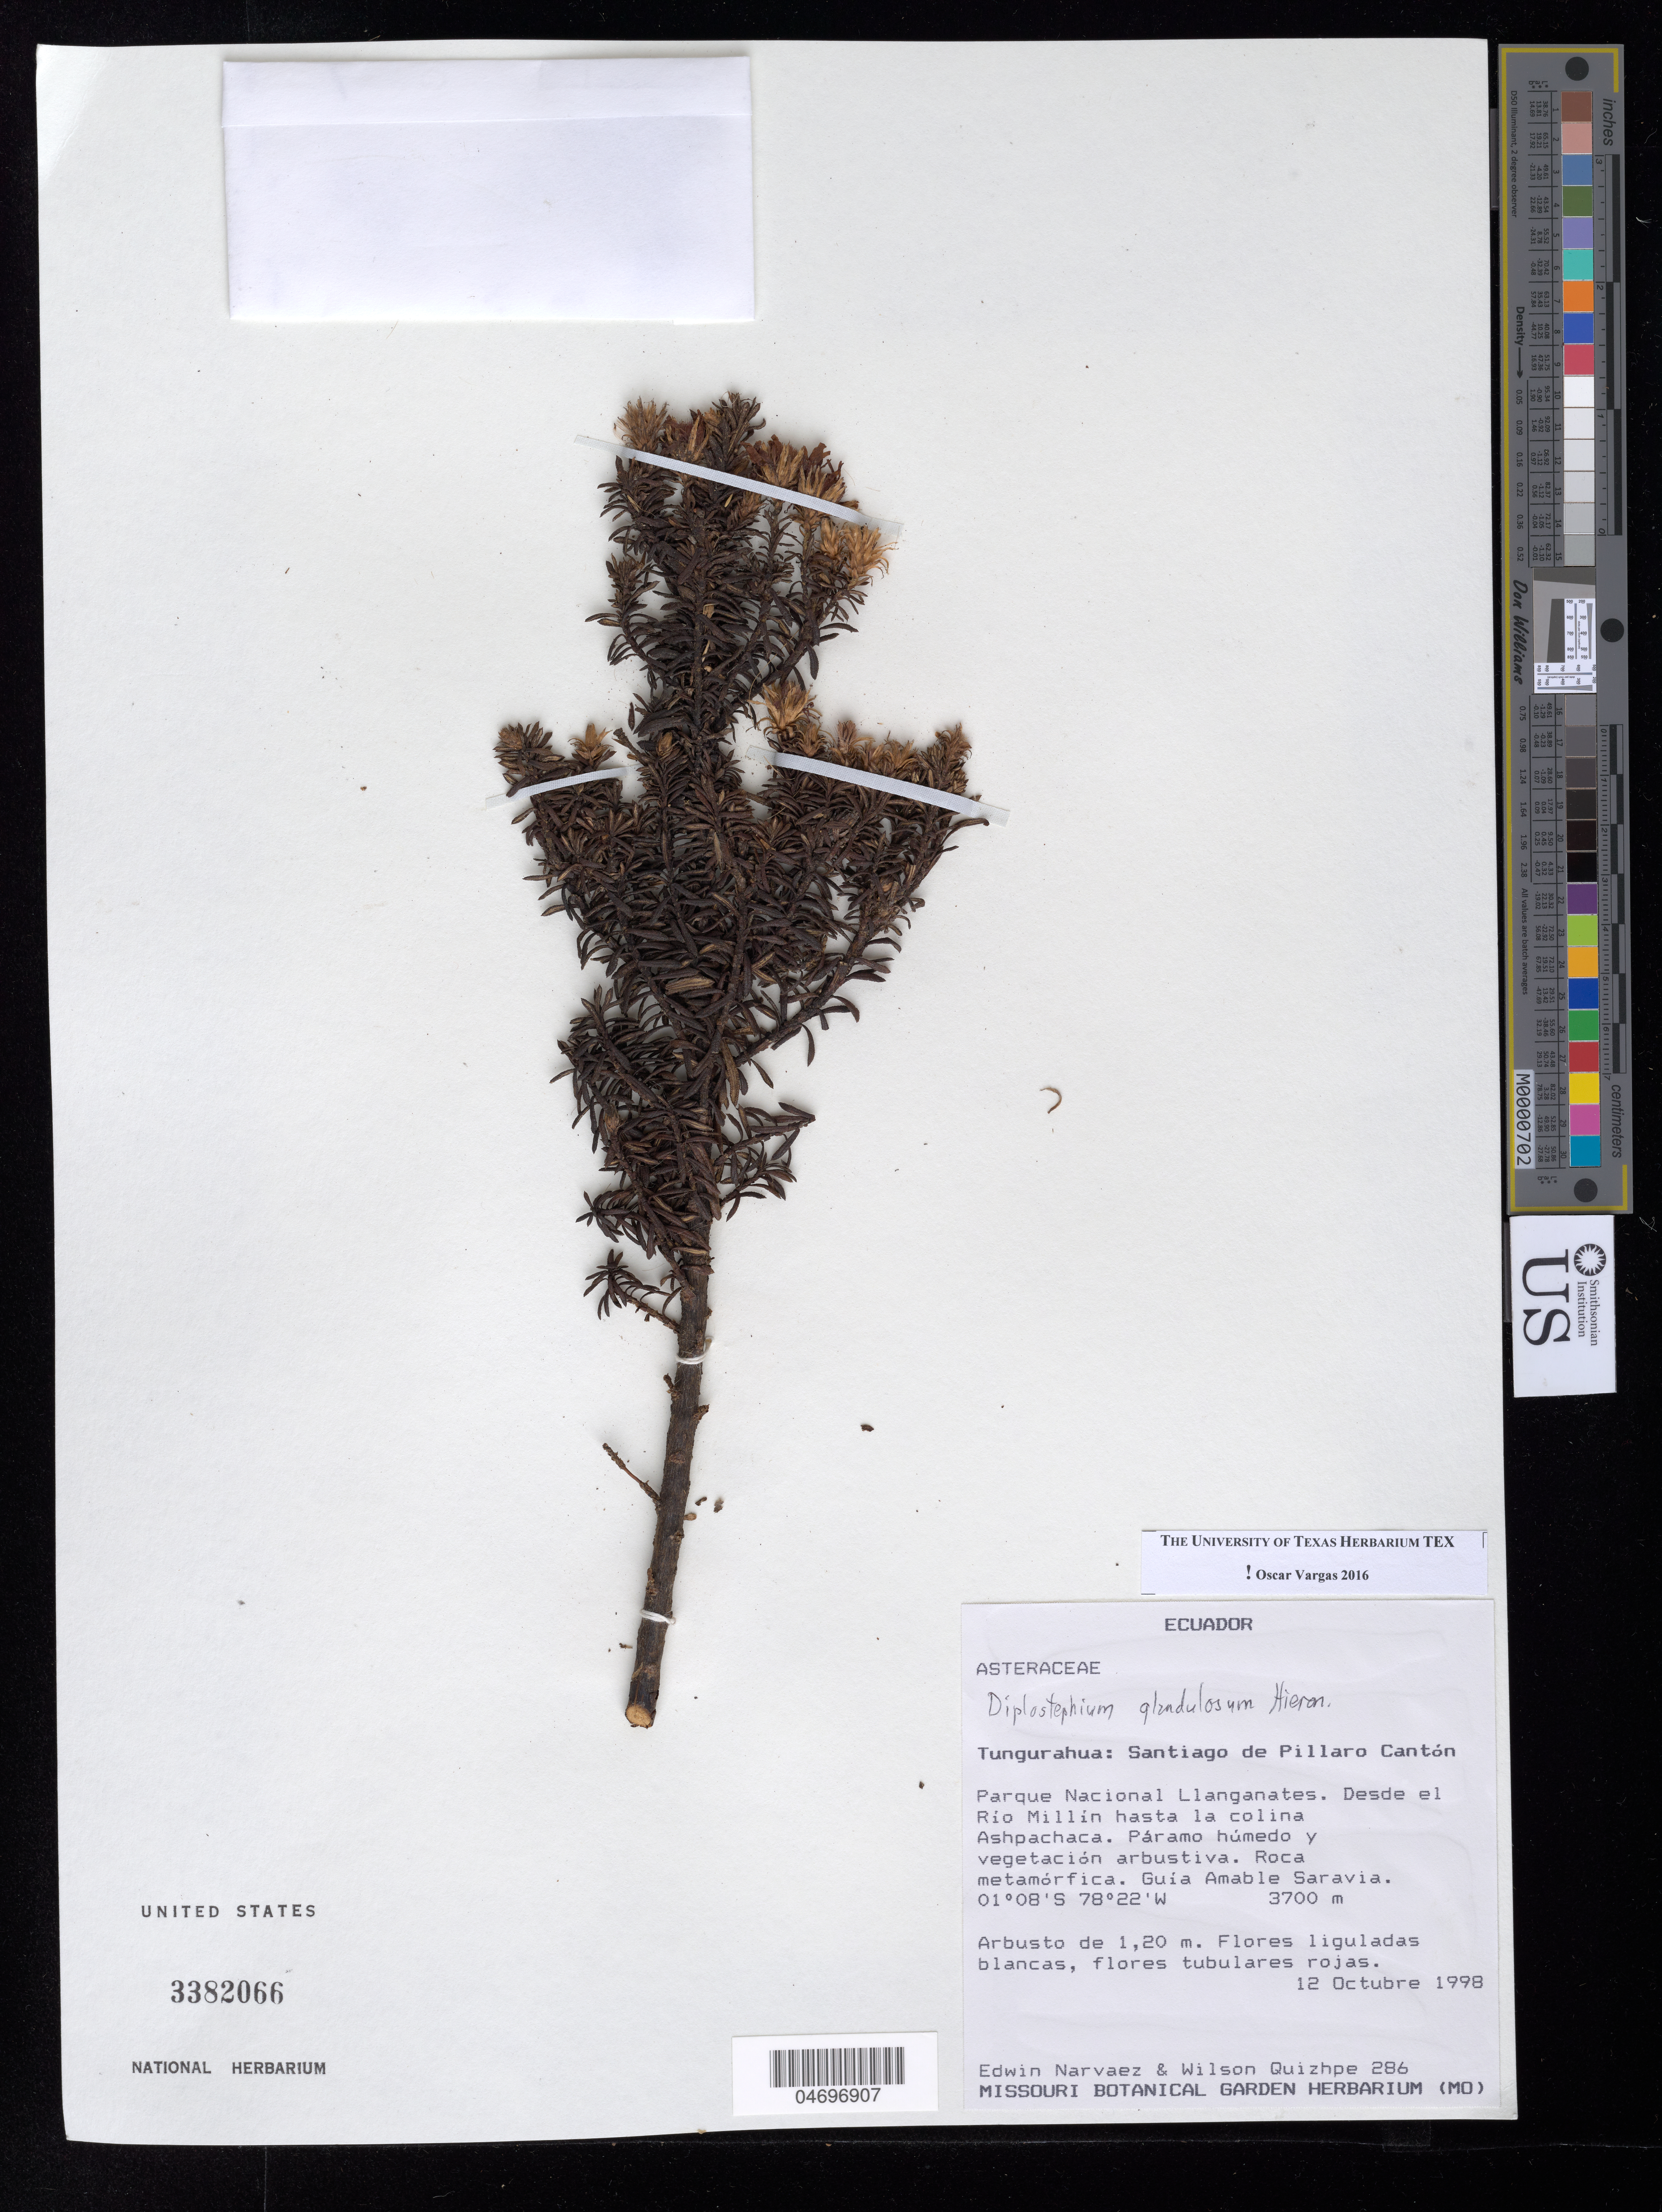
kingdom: Plantae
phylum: Tracheophyta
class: Magnoliopsida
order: Asterales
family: Asteraceae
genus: Diplostephium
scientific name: Diplostephium glandulosum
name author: Hieron.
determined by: Vargas, Oscar M.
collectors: E. Narváez & W. Quizhpe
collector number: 286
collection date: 1998-10-12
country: Ecuador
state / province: Tungurahua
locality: Santiago de Pillaro Canton; Parque Nacional Llanganates, Desde el Rio Millin hasta la colina Ashpachaca.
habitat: Poca metamorfica. Paramo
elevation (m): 3700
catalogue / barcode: US 3382066